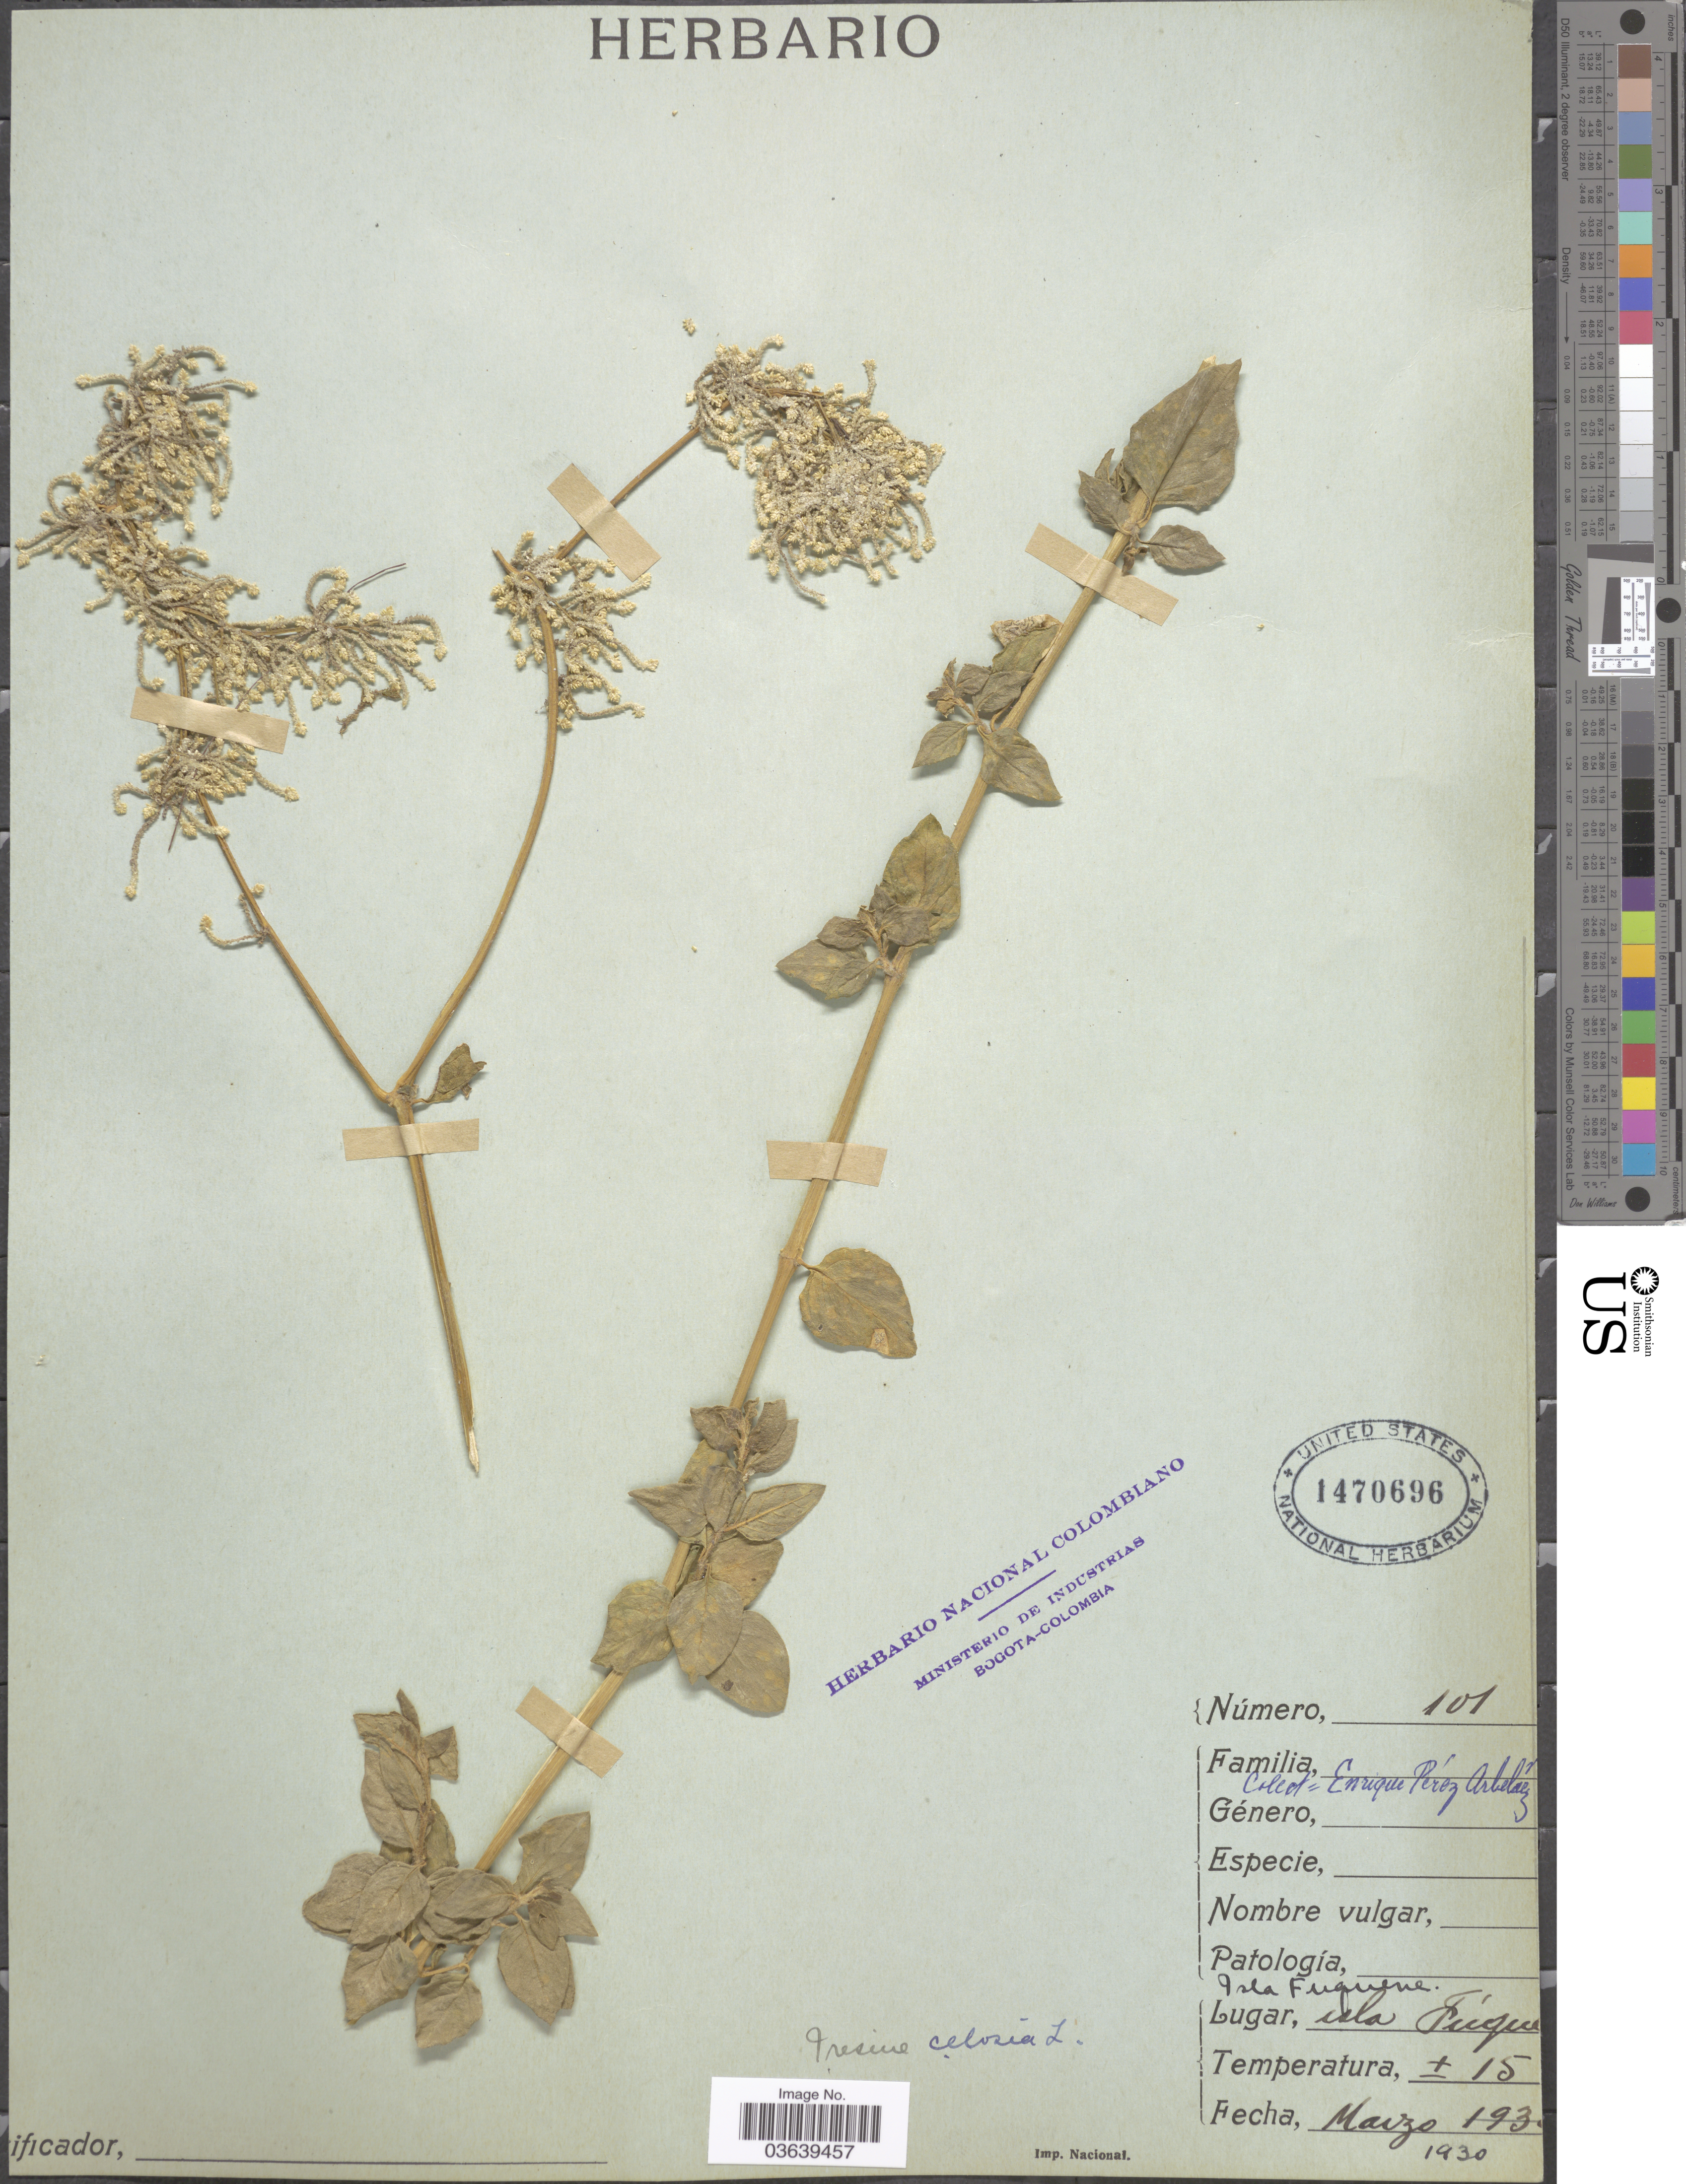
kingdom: Plantae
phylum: Tracheophyta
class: Magnoliopsida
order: Caryophyllales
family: Amaranthaceae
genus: Iresine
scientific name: Iresine diffusa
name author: Humb. & Bonpl. ex Willd.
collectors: E. Pérez Arbeláez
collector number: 101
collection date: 1930-03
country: Colombia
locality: Isla Fuquene.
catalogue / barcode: US 1470696